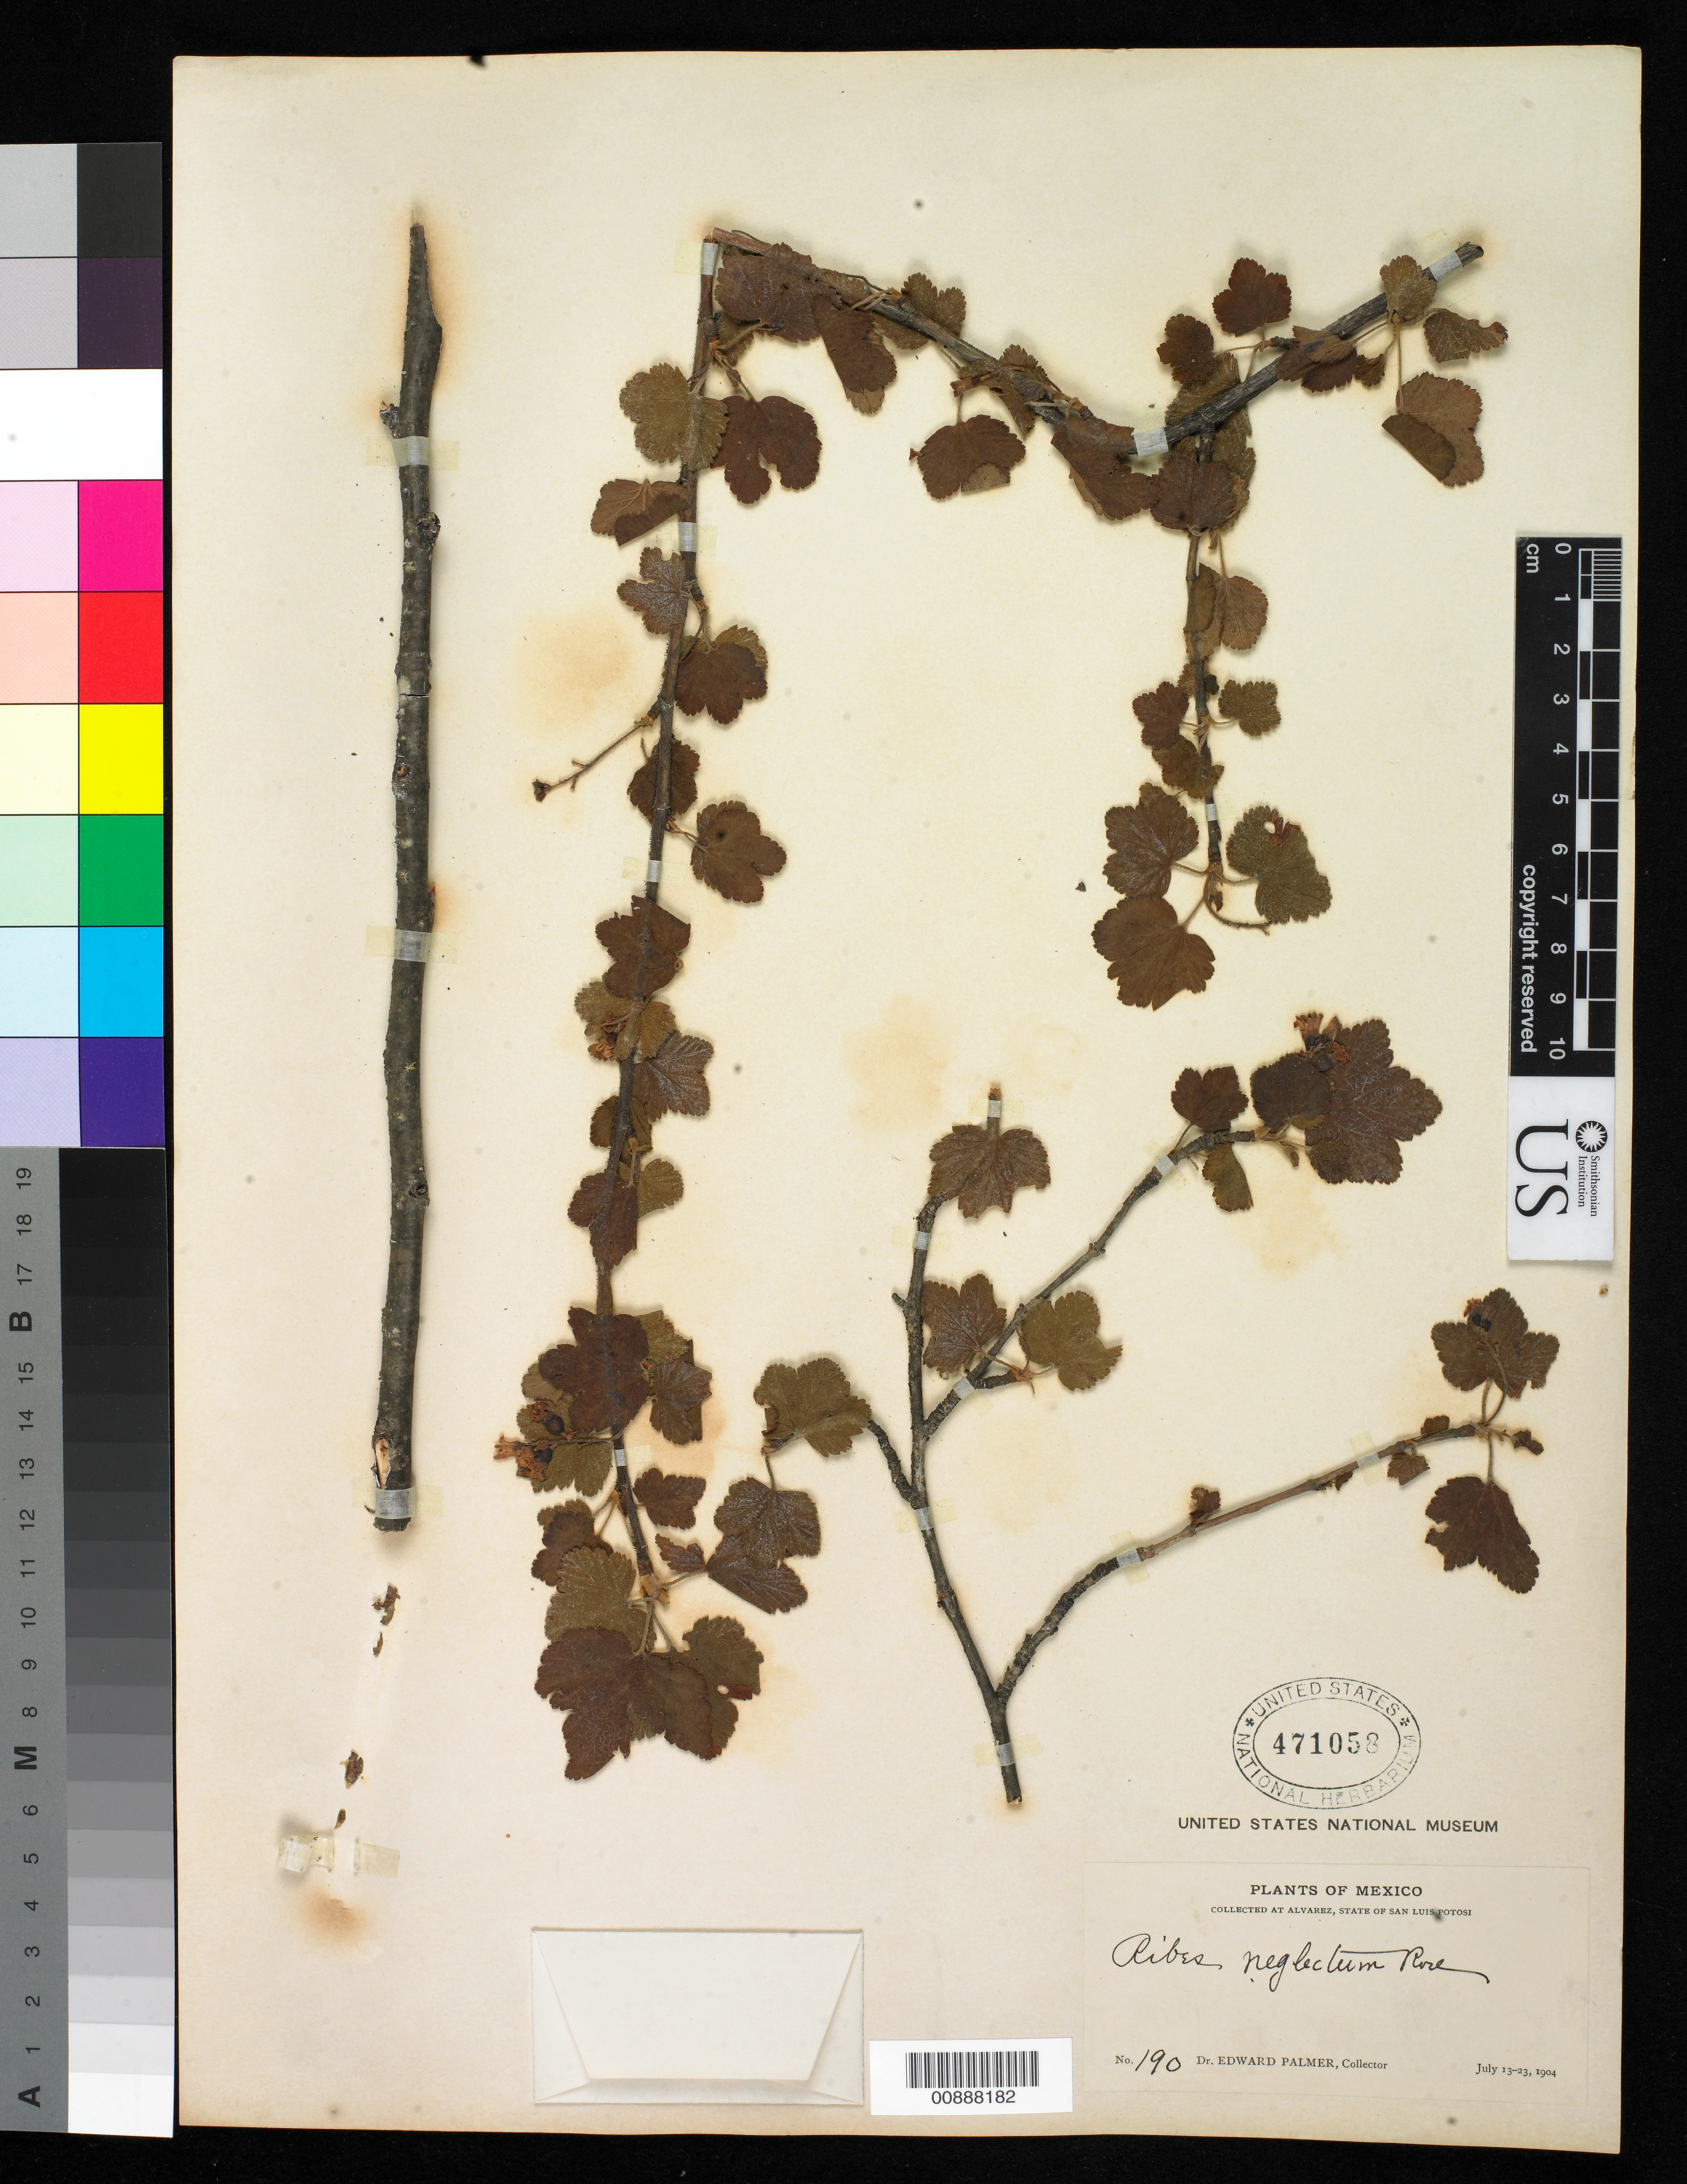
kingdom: Plantae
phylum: Tracheophyta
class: Magnoliopsida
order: Saxifragales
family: Grossulariaceae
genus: Ribes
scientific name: Ribes neglectum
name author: Rose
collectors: E. Palmer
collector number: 190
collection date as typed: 13 Jul 1904 to 23 Jul 1904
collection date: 1904-07-13/1904-07-23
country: Mexico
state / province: San Luis Potosí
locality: Alvarez, San Luis Potosí.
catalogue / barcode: US 471058